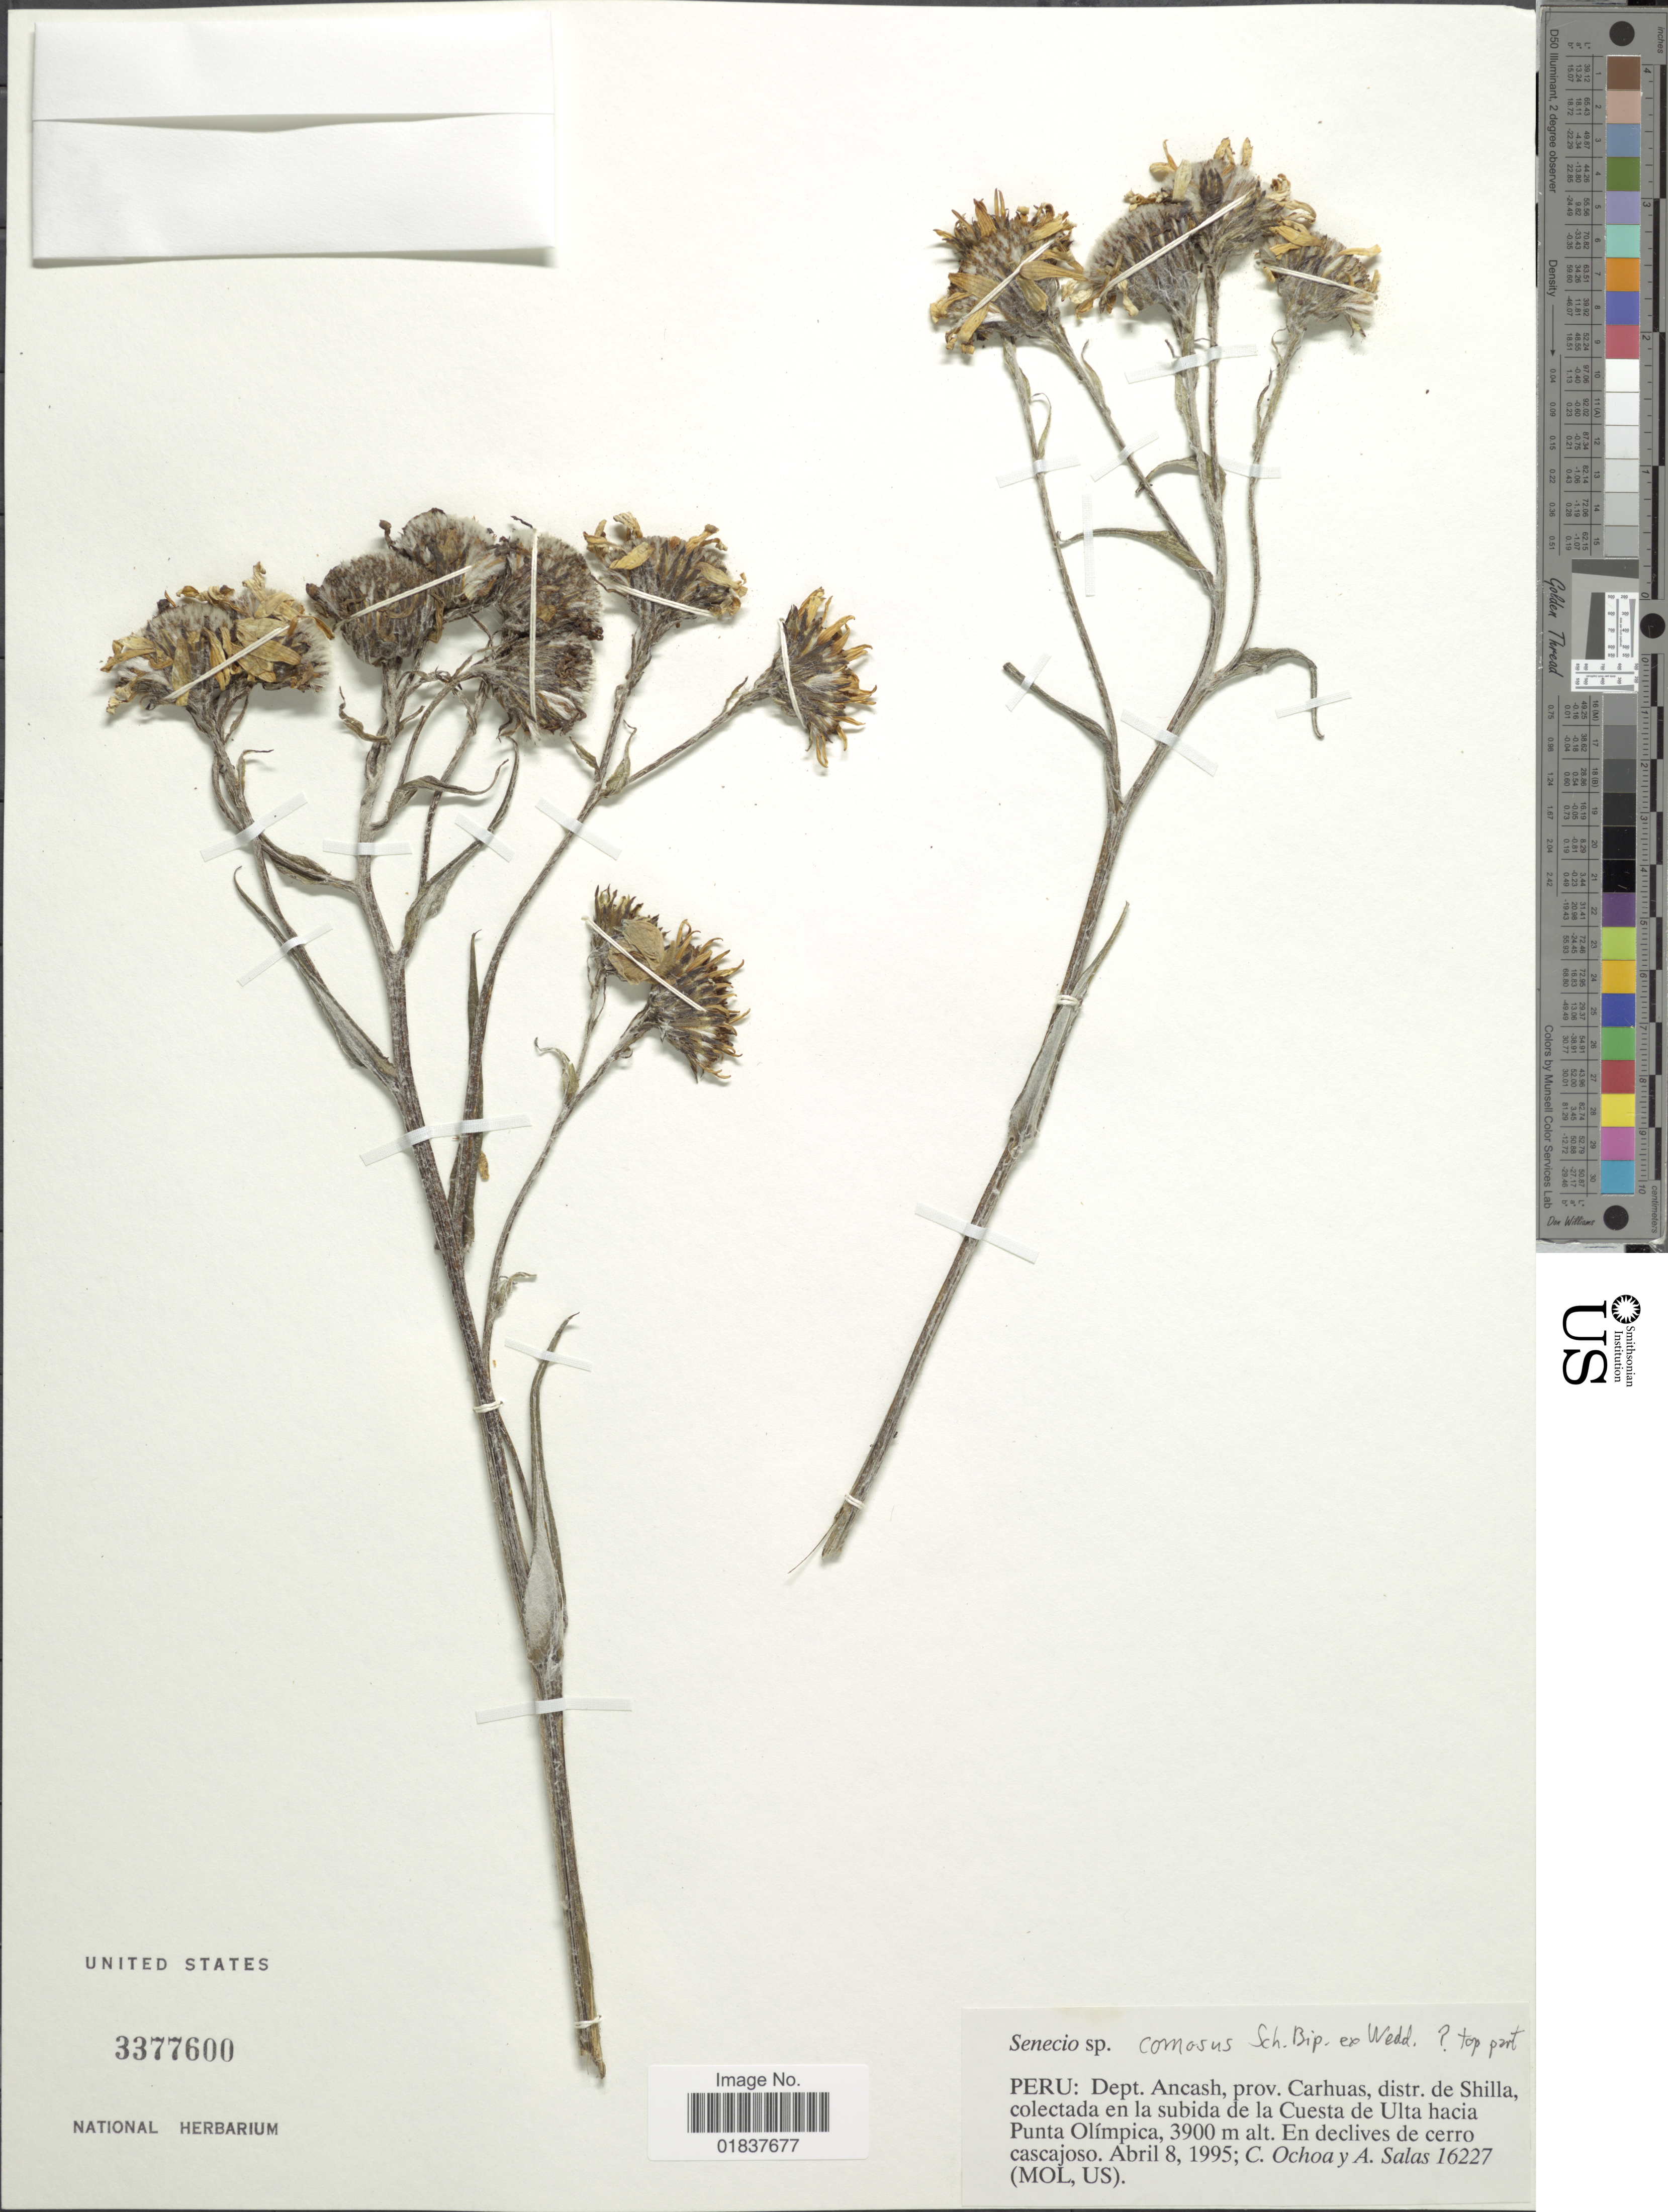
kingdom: Plantae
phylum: Tracheophyta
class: Magnoliopsida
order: Asterales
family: Asteraceae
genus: Senecio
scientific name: Senecio comosus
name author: Sch. Bip.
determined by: Salomon, Luciana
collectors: C. Ochoa & A. Salas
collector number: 16227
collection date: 1995-04-08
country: Peru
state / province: Ancash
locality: Prov. Carhuas, distr. de Shilla, en la subida de la Cuesta de Ulta hacia Punta Olimpica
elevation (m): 3900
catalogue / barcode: US 3377600